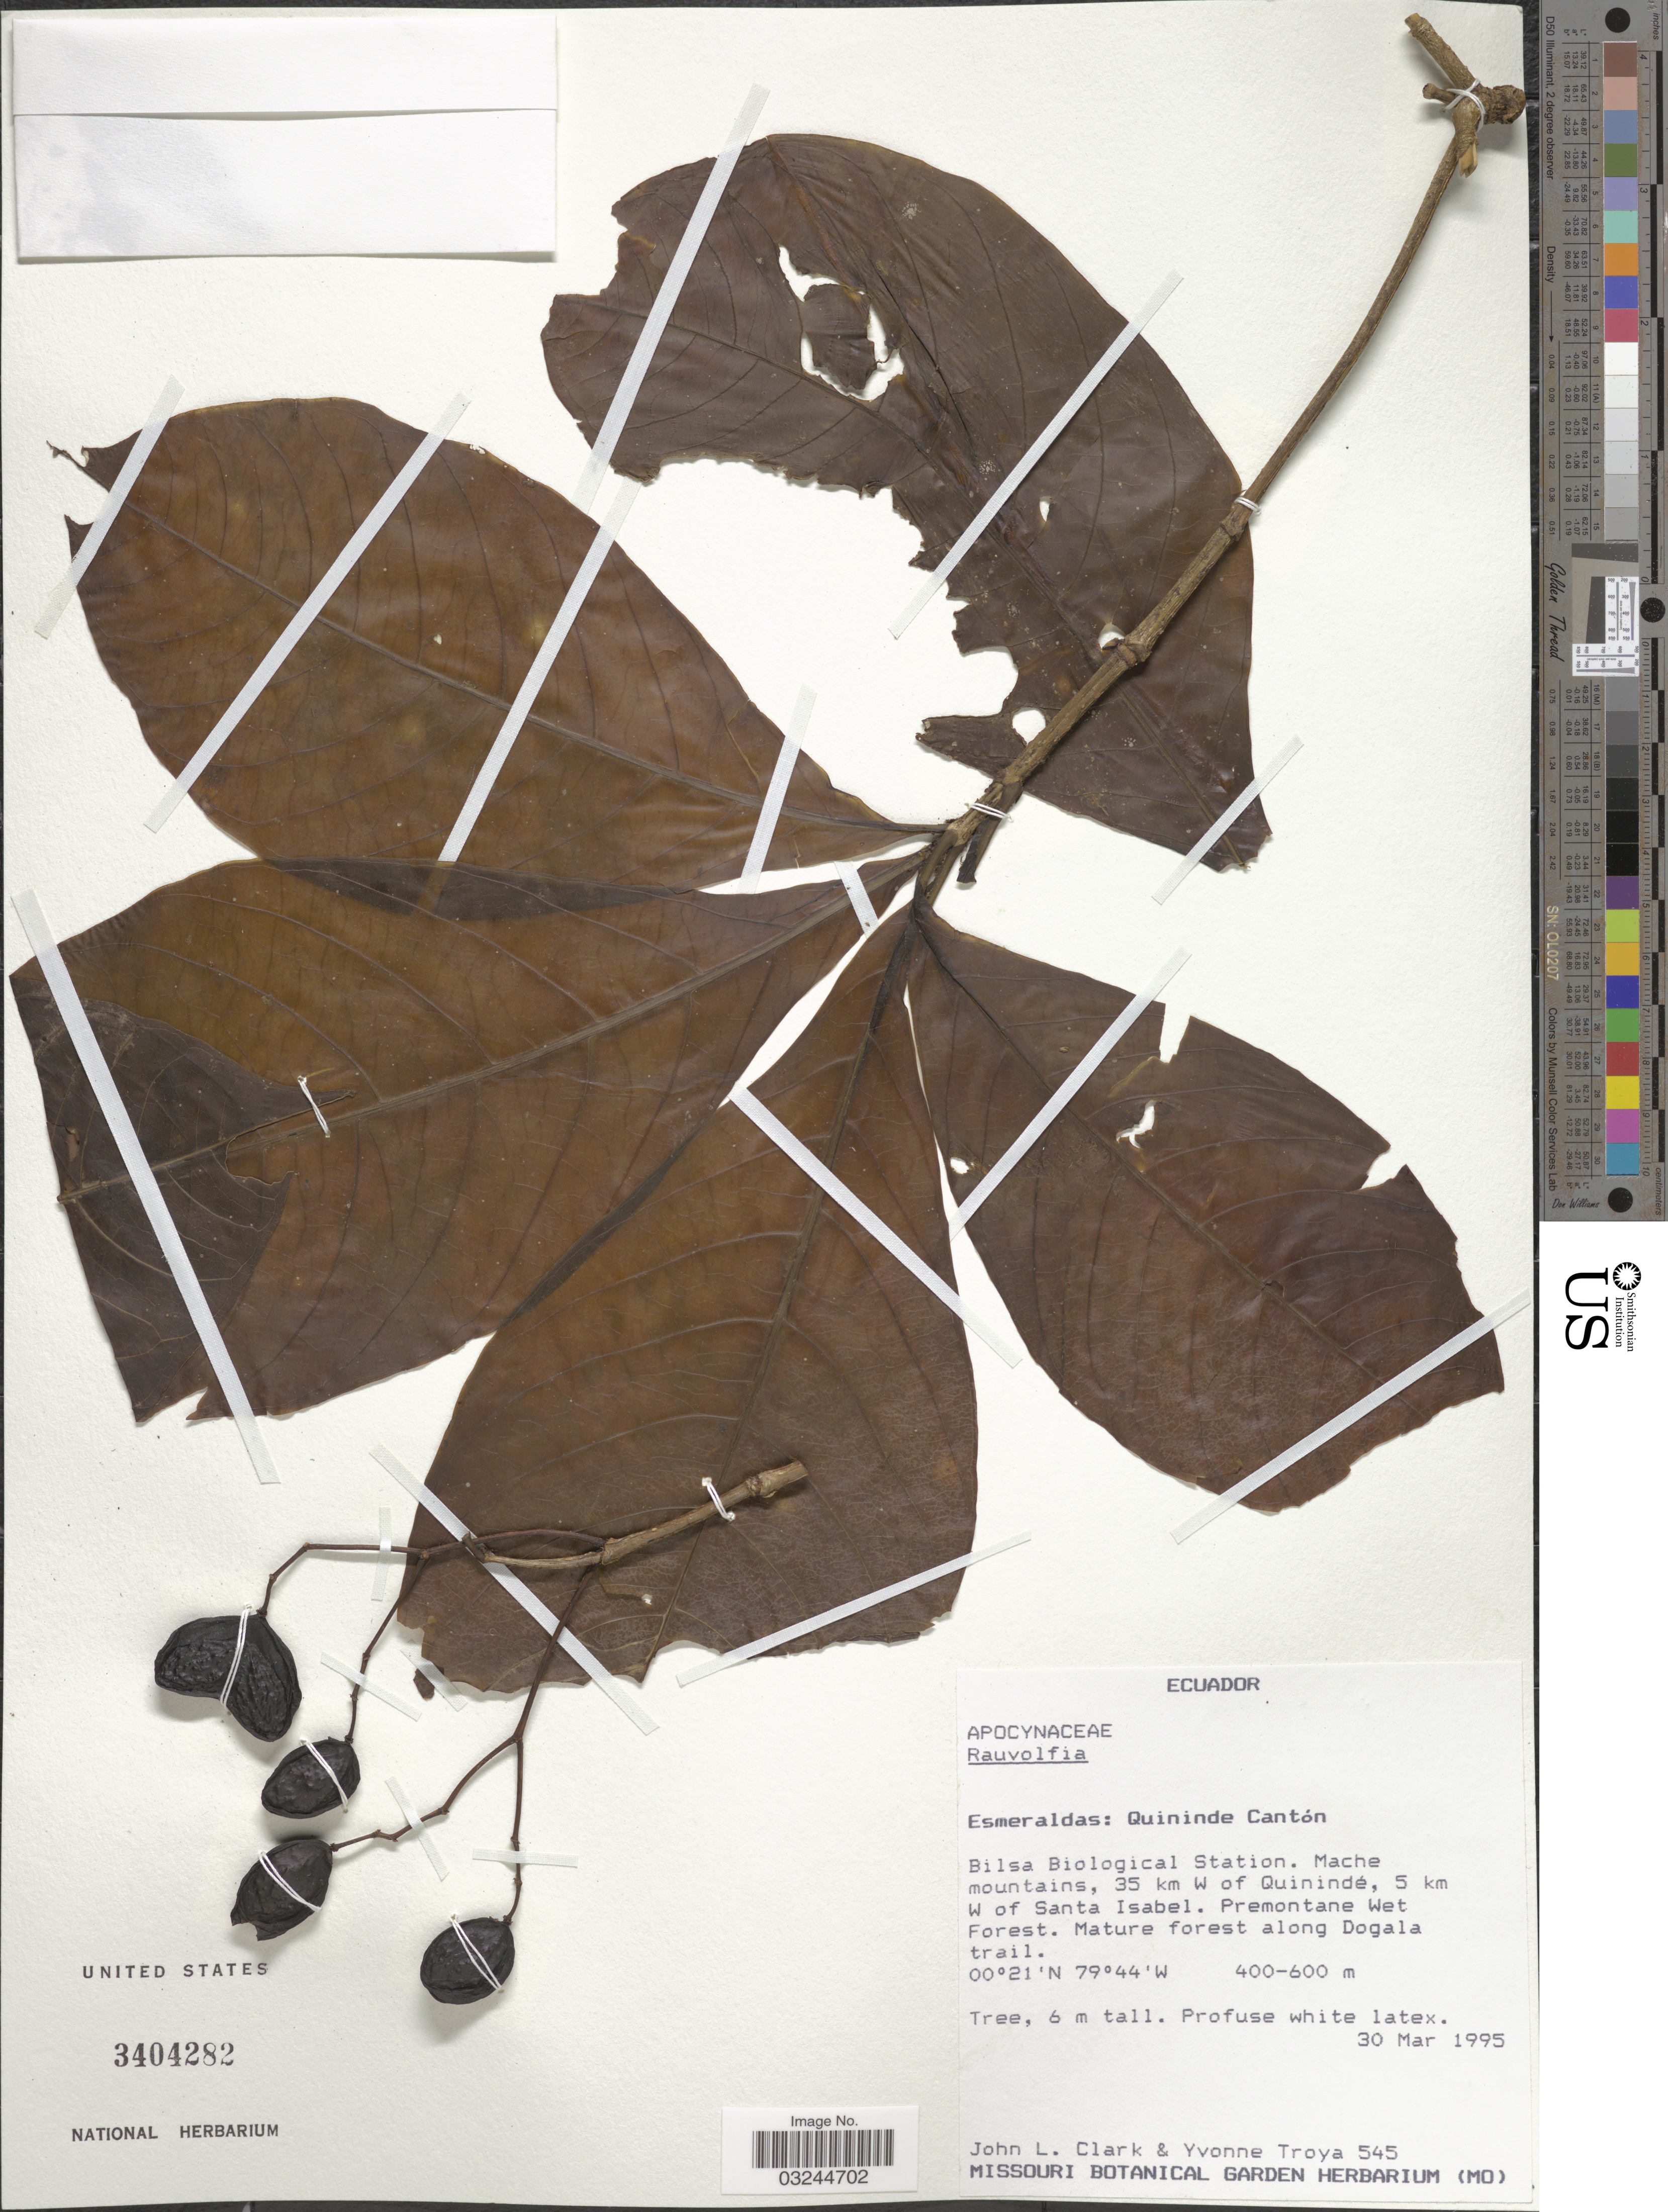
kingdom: Plantae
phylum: Tracheophyta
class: Magnoliopsida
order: Gentianales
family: Apocynaceae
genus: Rauvolfia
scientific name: Rauvolfia sp.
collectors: J. L. Clark & Y. Troya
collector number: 545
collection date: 1995-03-30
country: Ecuador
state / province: Esmeraldas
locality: Quininde Cantón. Bilsa Biological Station. Mache Mountains, 35 km W of Quinindé, 5 km W of Santa Isabel. Mature forest along Dogala trail.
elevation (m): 400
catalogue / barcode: US 3404282